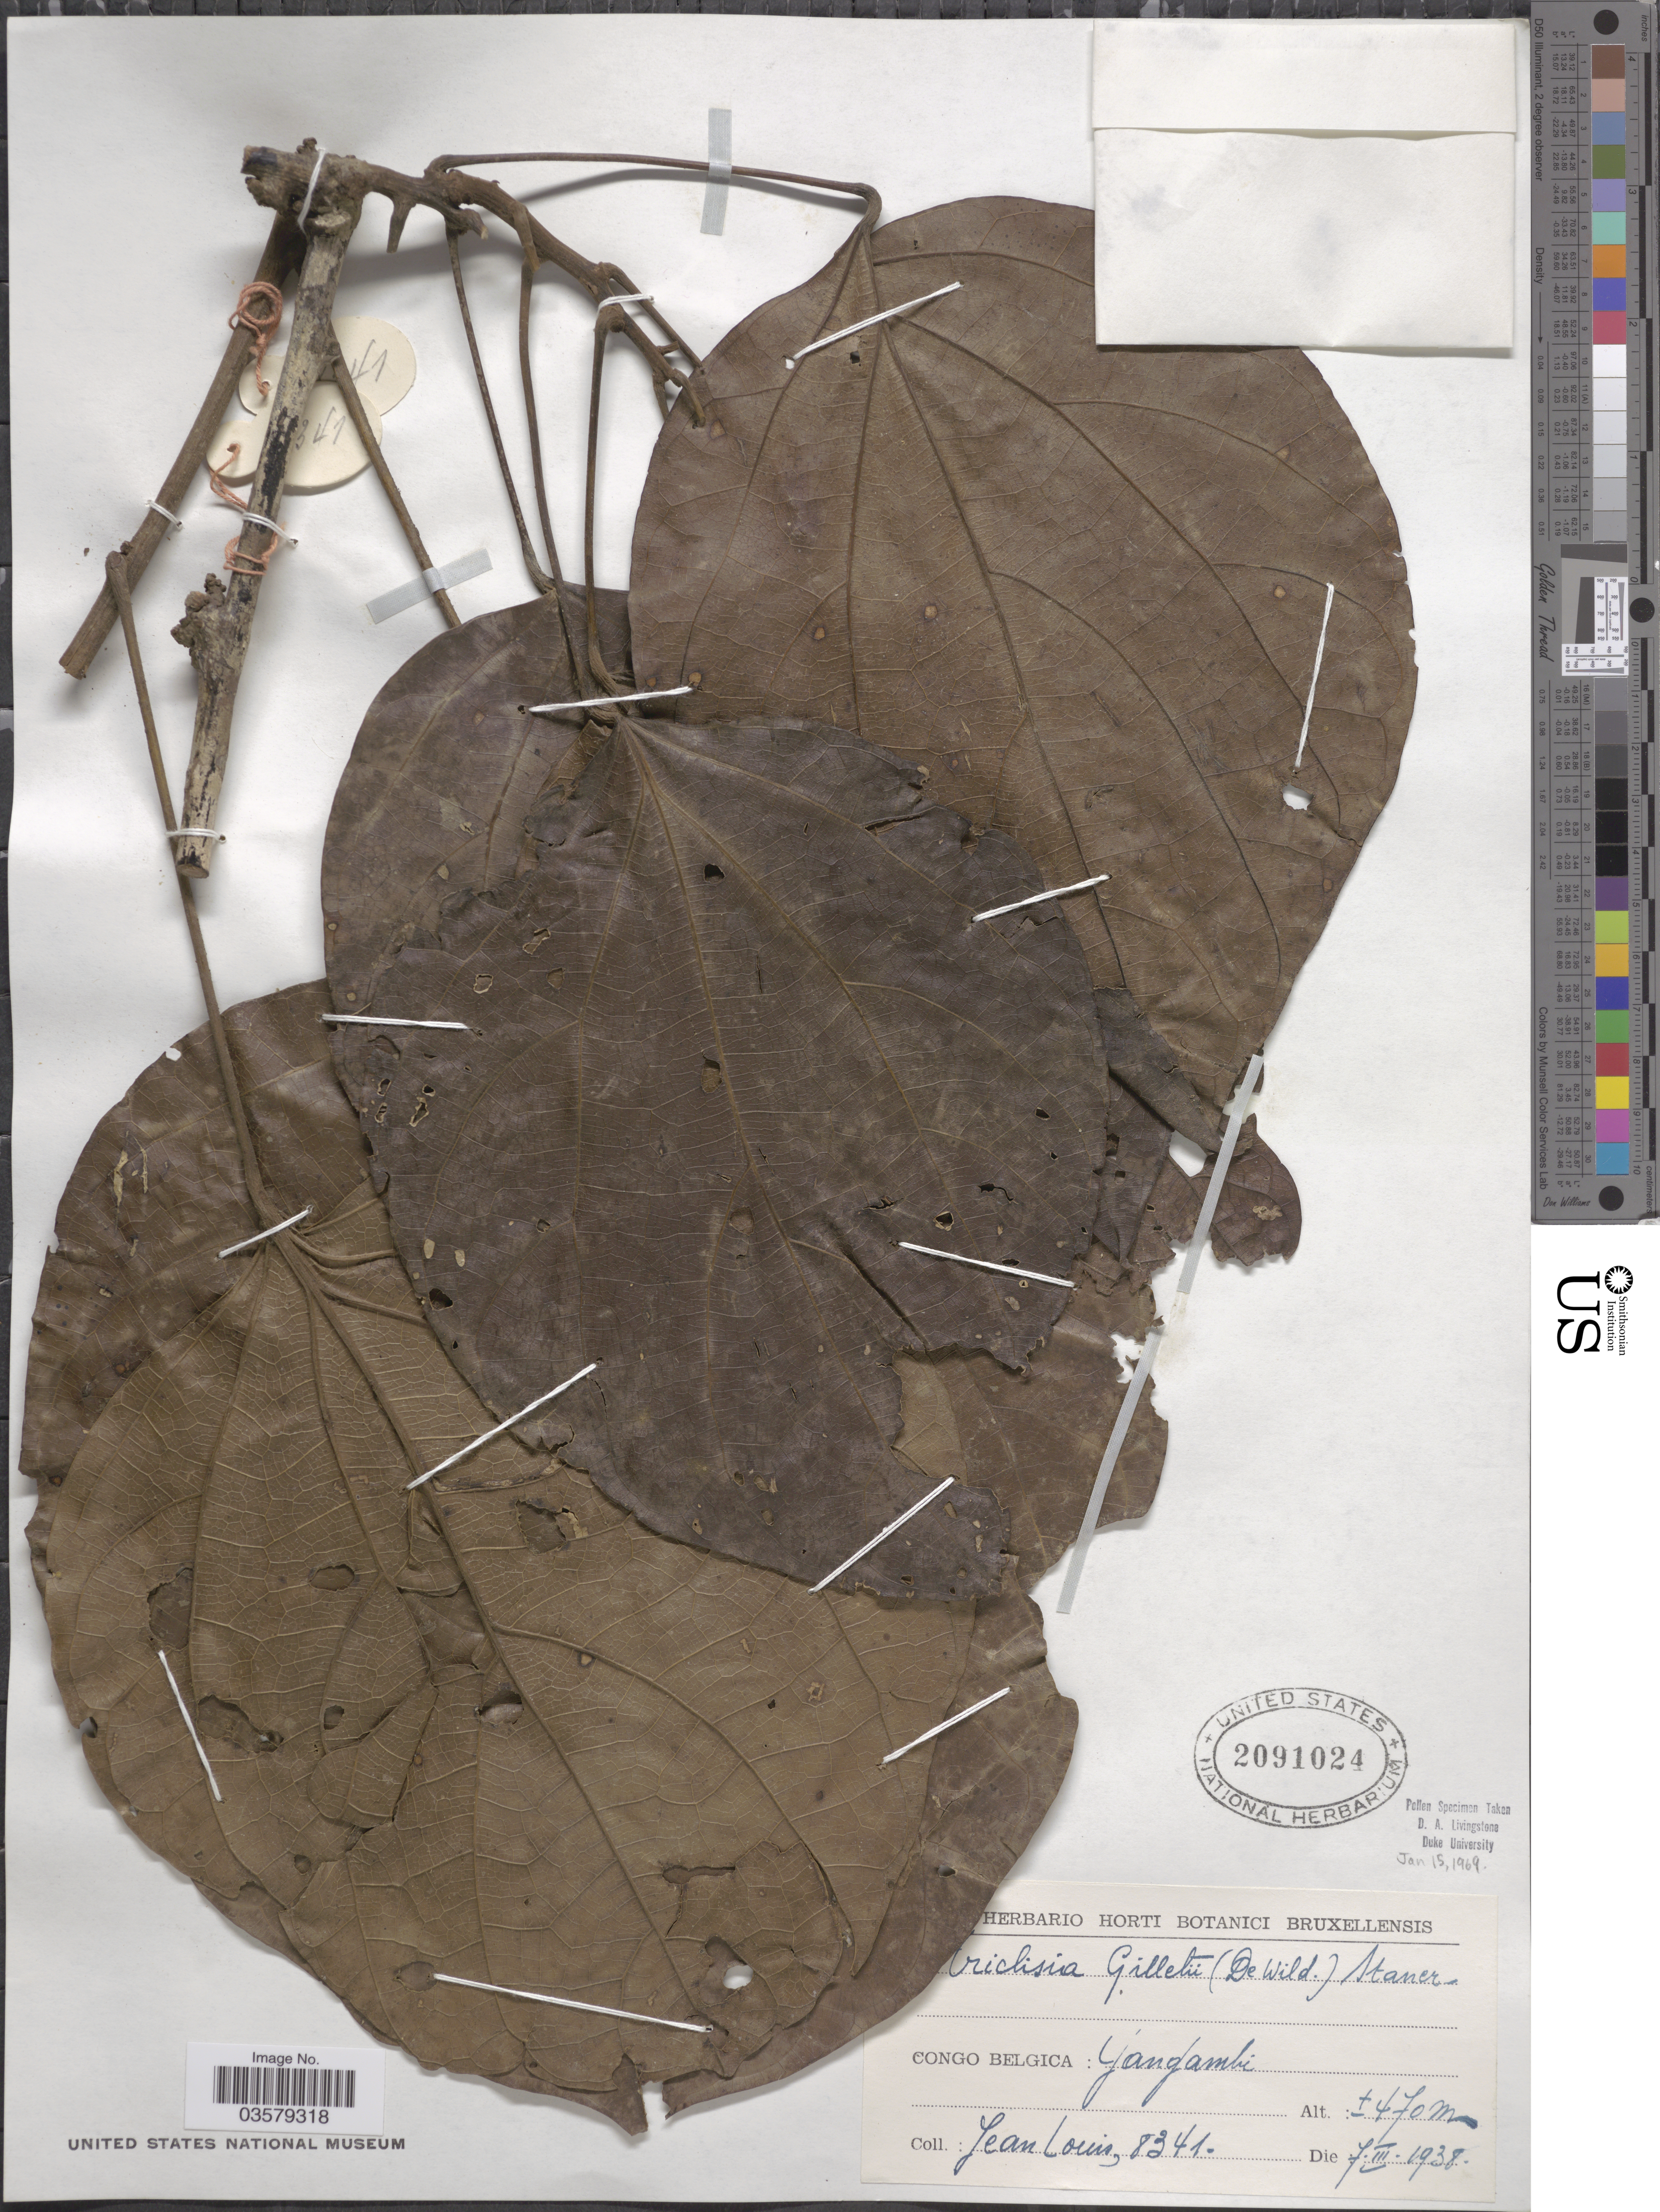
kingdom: Plantae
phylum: Tracheophyta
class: Magnoliopsida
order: Ranunculales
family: Menispermaceae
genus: Triclisia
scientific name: Triclisia gilletii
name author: (De Wild.) Staner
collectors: J. Louis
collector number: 8341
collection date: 1938-03-07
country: Congo, Democratic Republic of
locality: Congo Belgica: Yangambi.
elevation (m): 470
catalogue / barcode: US 2091024